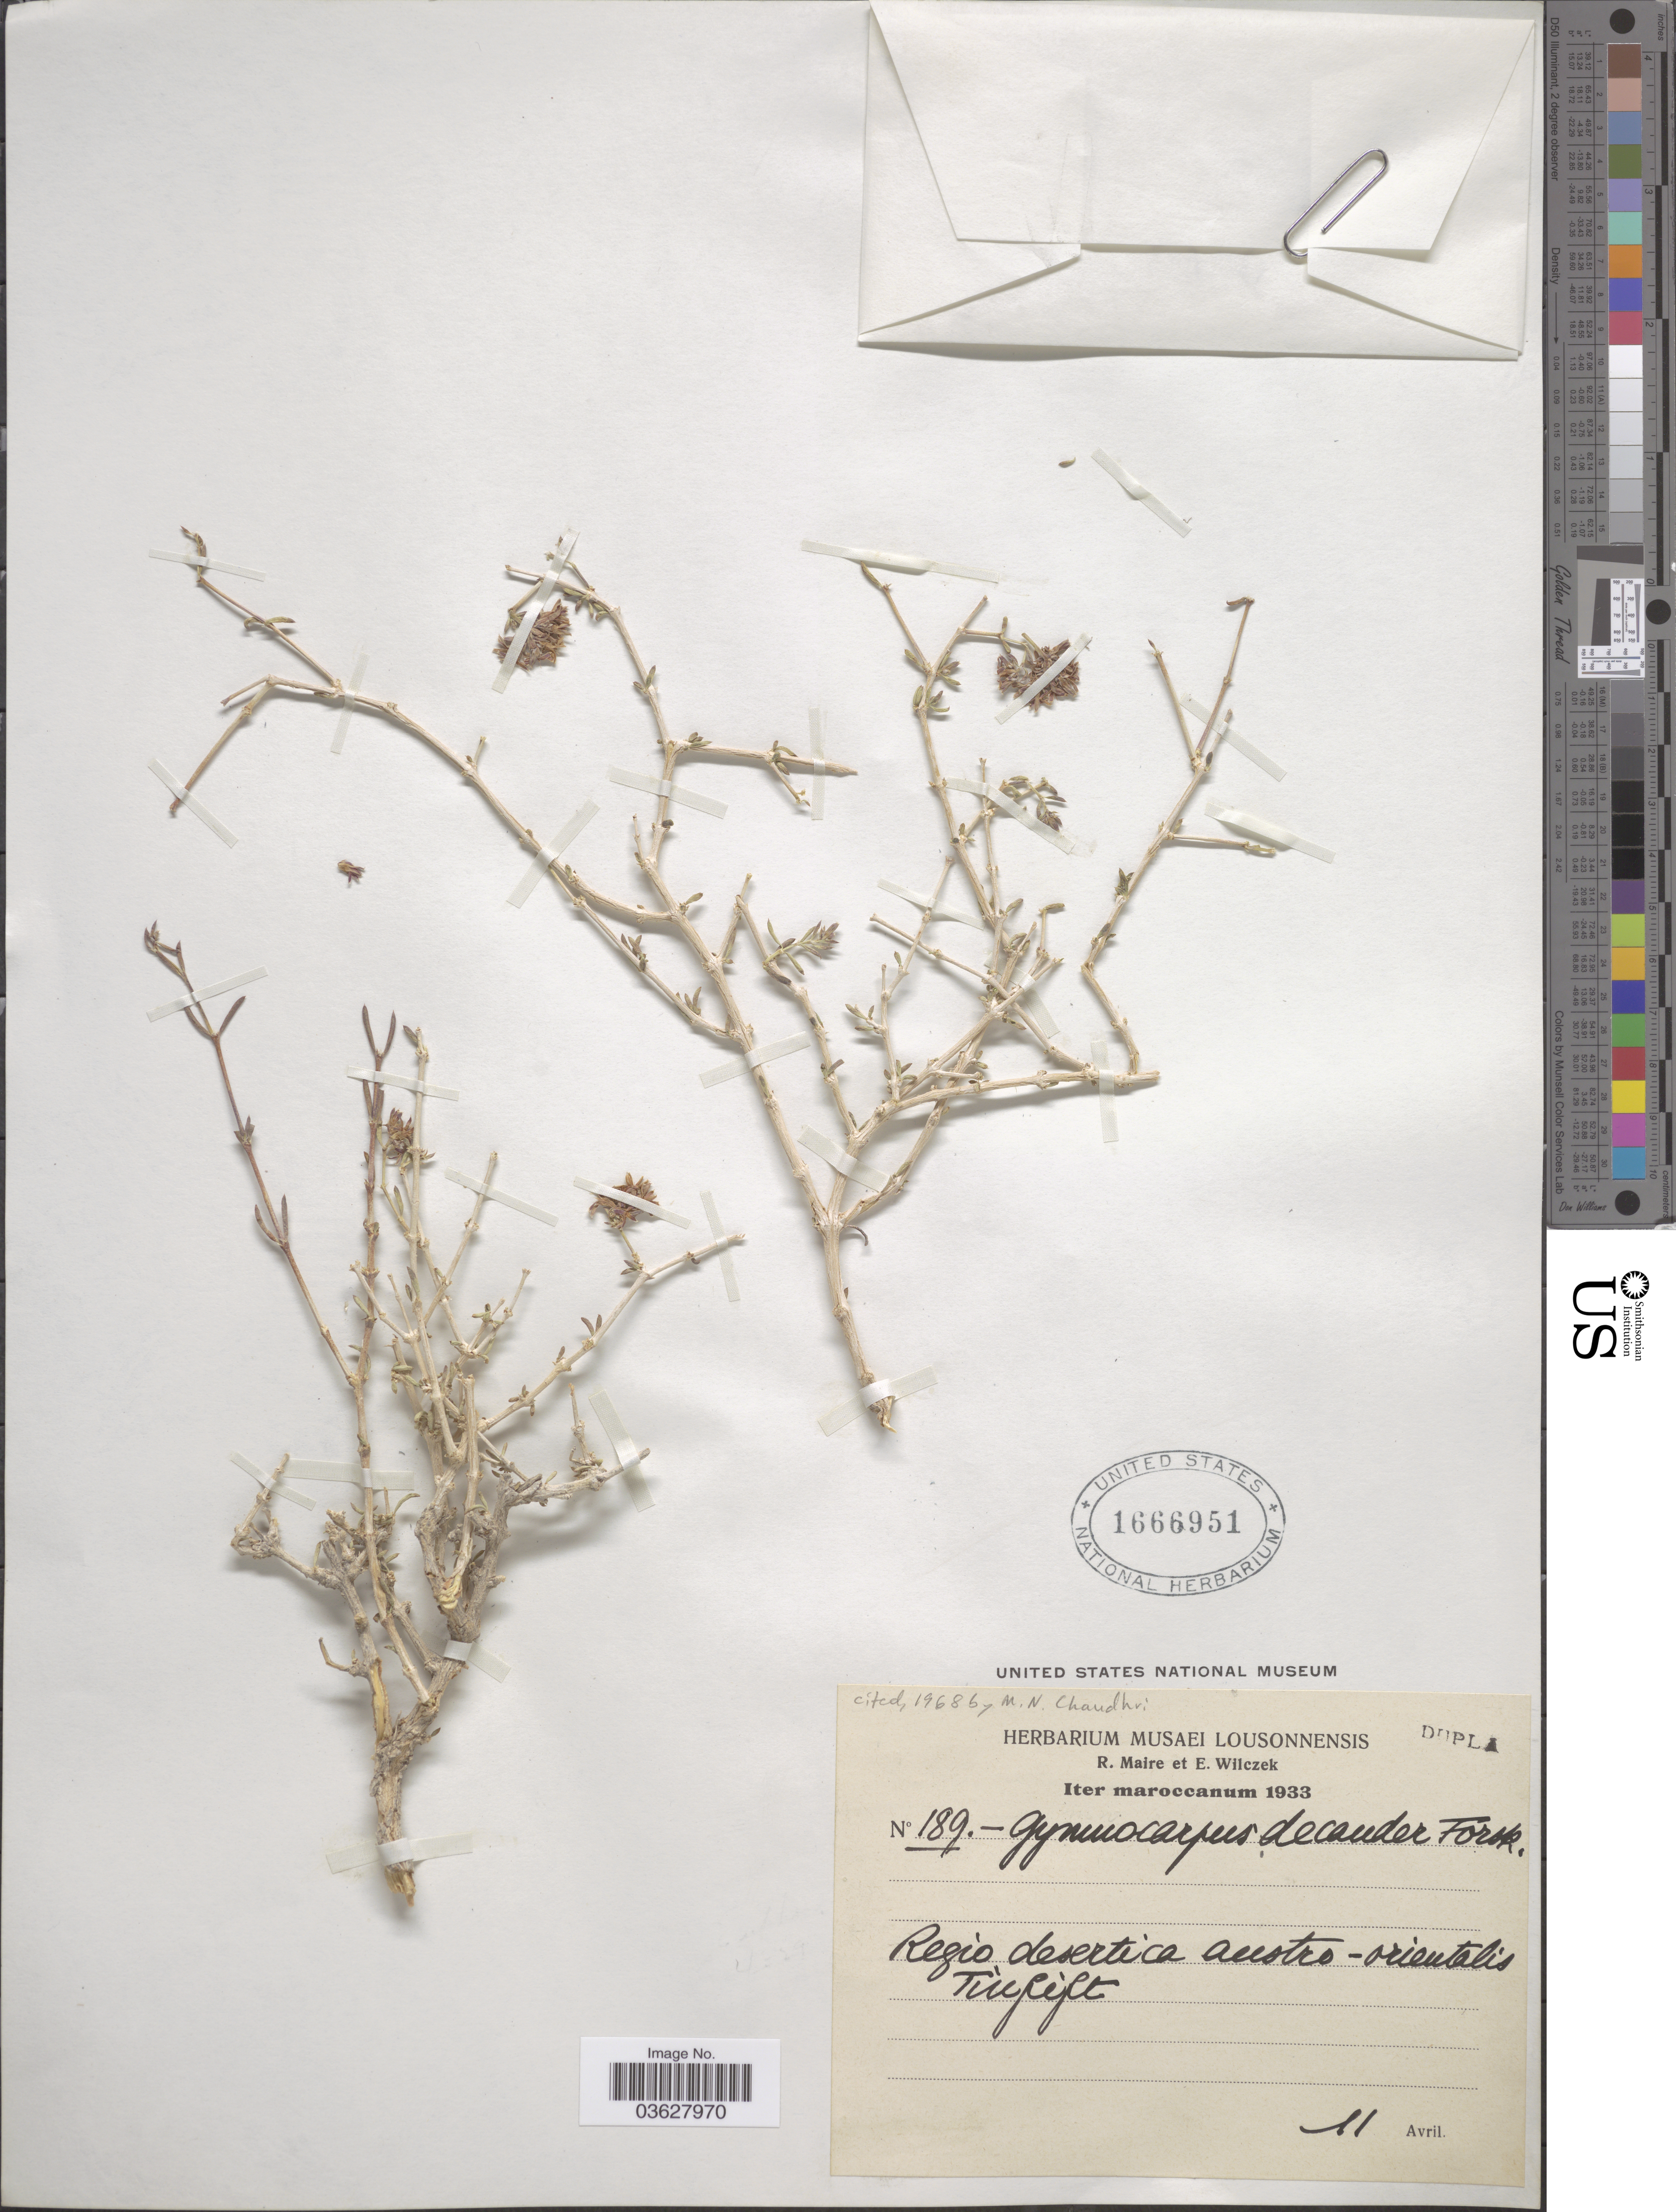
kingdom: Plantae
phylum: Tracheophyta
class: Magnoliopsida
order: Caryophyllales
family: Caryophyllaceae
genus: Gymnocarpos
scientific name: Gymnocarpos decander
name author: Forssk.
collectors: R. Maire & E. Wilczek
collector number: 189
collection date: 1933-04-11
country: Morocco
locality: Regio desertica austro-orientalis Tinfift.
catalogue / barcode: US 1666951